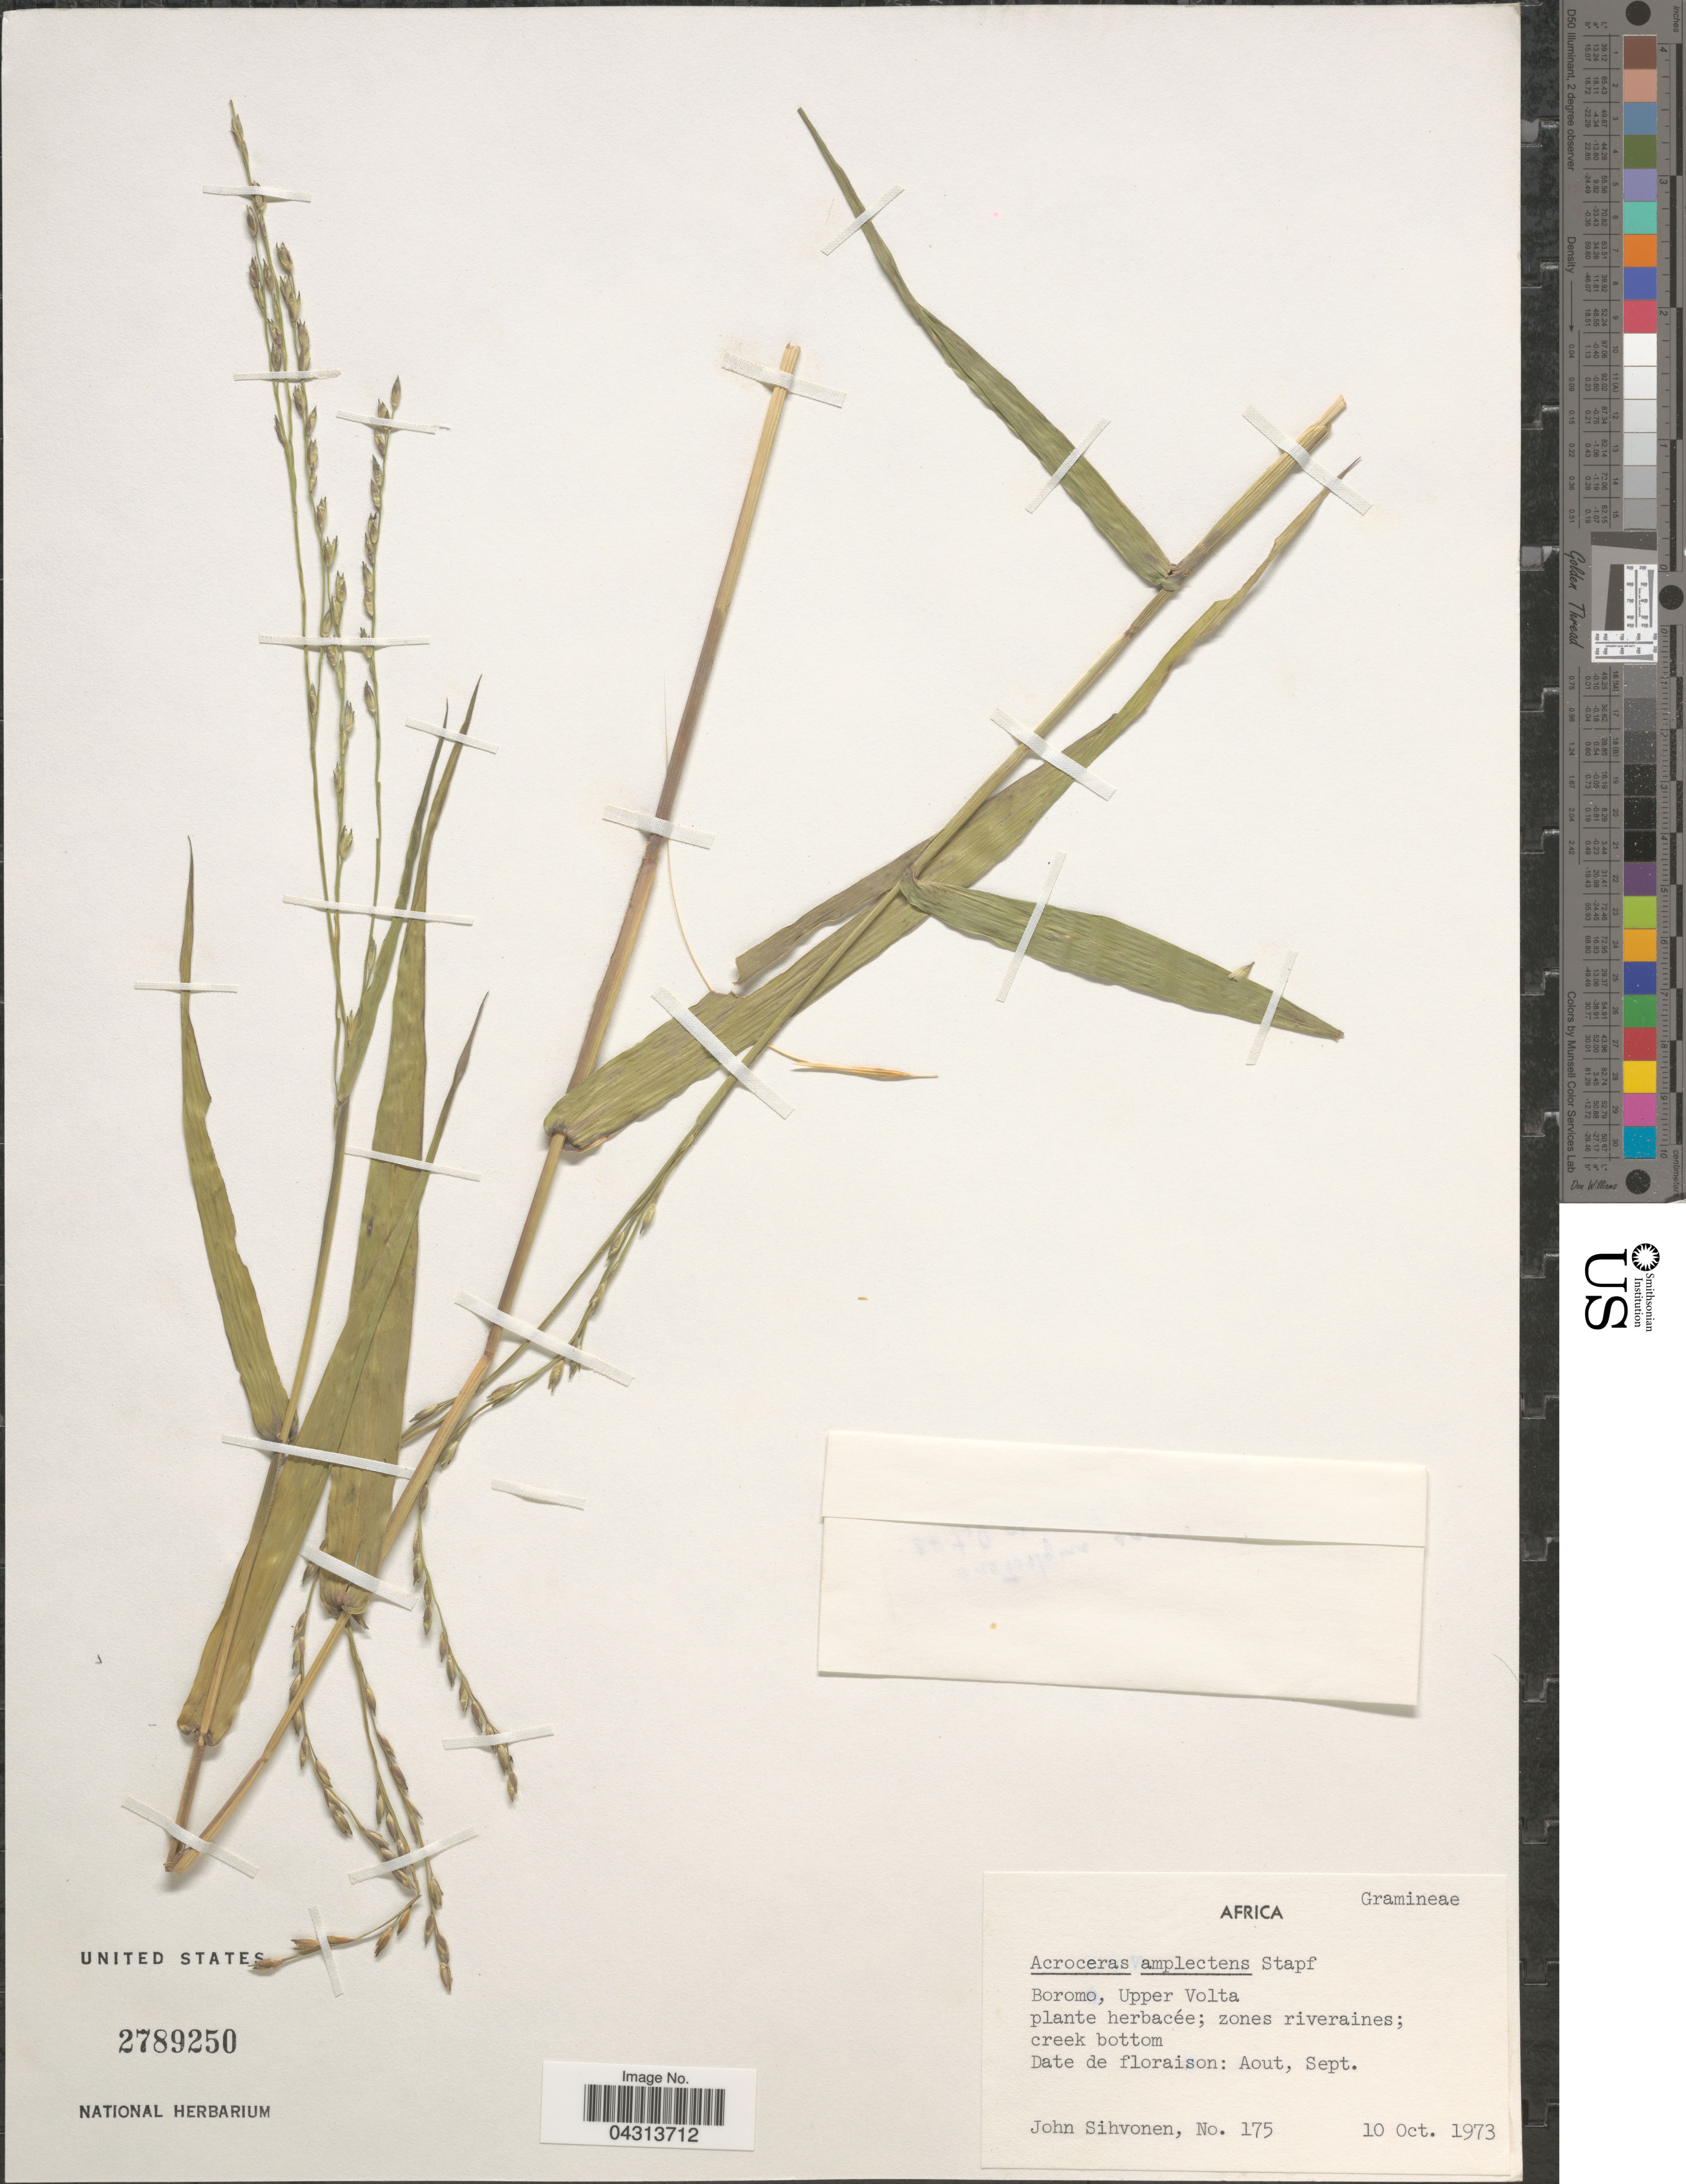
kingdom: Plantae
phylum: Tracheophyta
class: Liliopsida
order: Poales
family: Poaceae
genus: Acroceras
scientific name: Acroceras amplectens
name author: Stapf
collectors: J. Sihvonen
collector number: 175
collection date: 1973-10-10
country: Burkina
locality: Boromo, Upper Volta.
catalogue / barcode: US 2789250